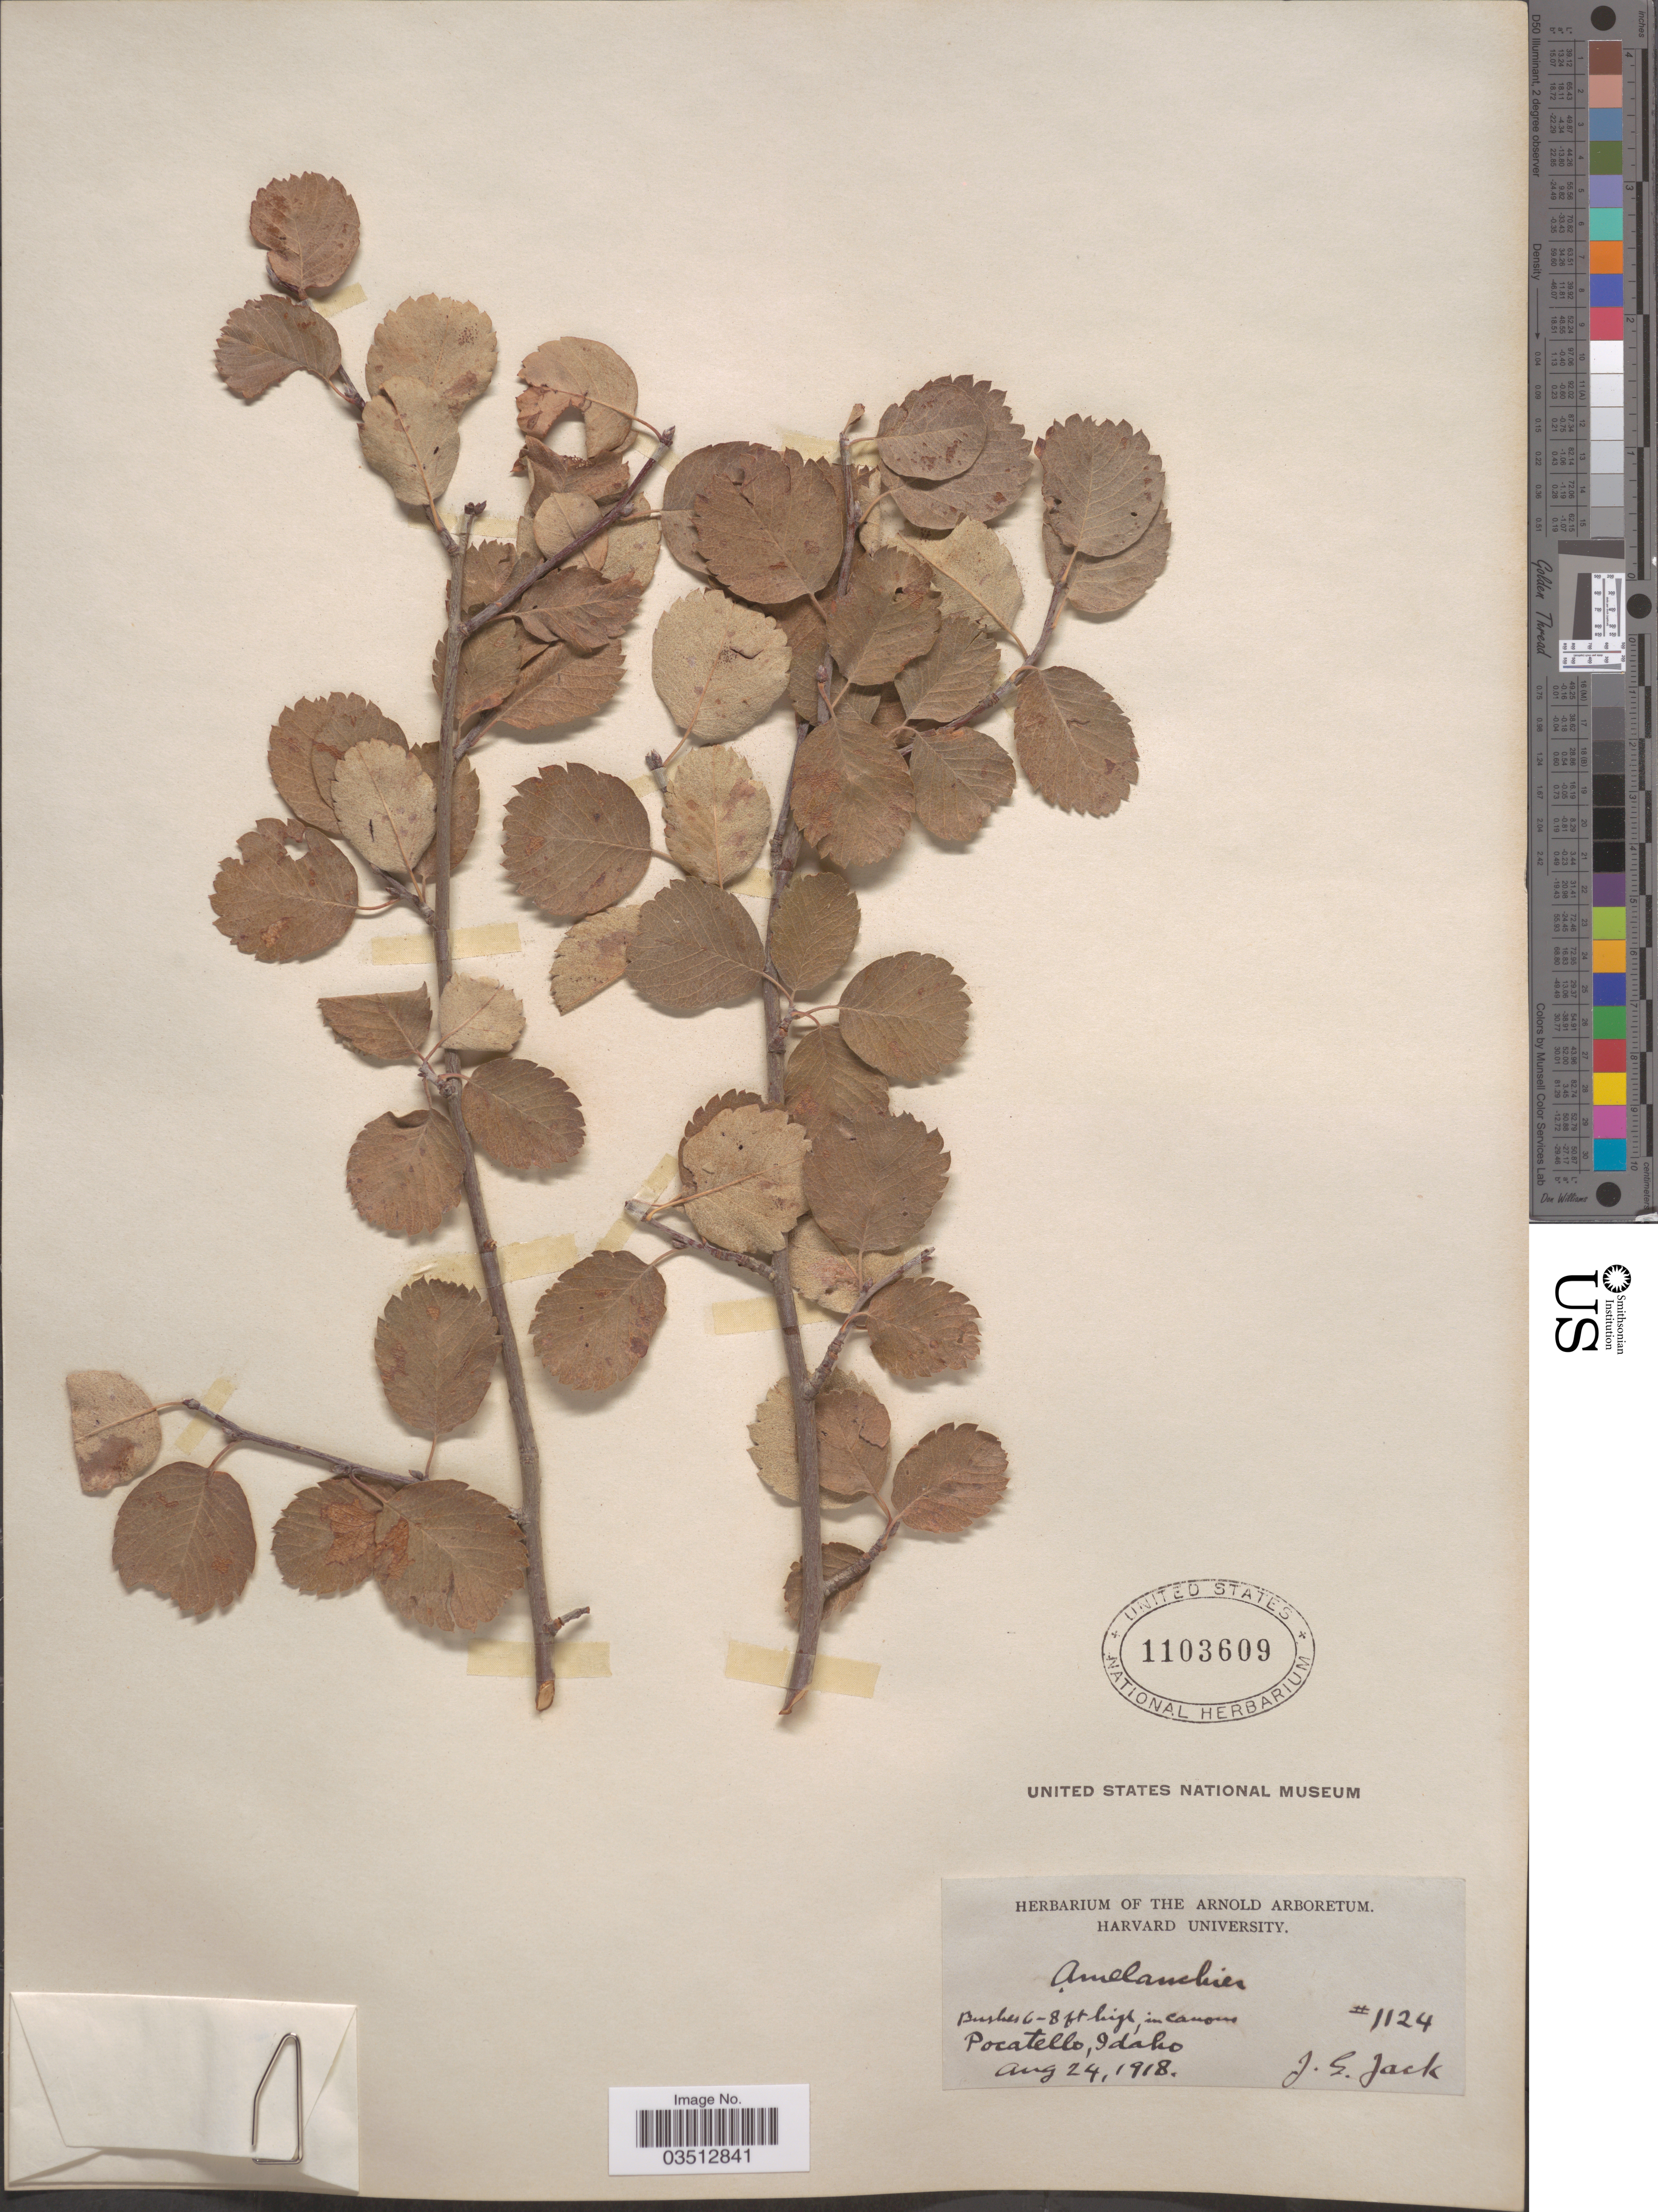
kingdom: Plantae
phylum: Tracheophyta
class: Magnoliopsida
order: Rosales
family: Rosaceae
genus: Amelanchier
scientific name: Amelanchier sp.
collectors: J. G. Jack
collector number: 1124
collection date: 1918-08-24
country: United States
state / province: Idaho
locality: Pocatello.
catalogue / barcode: US 1103609